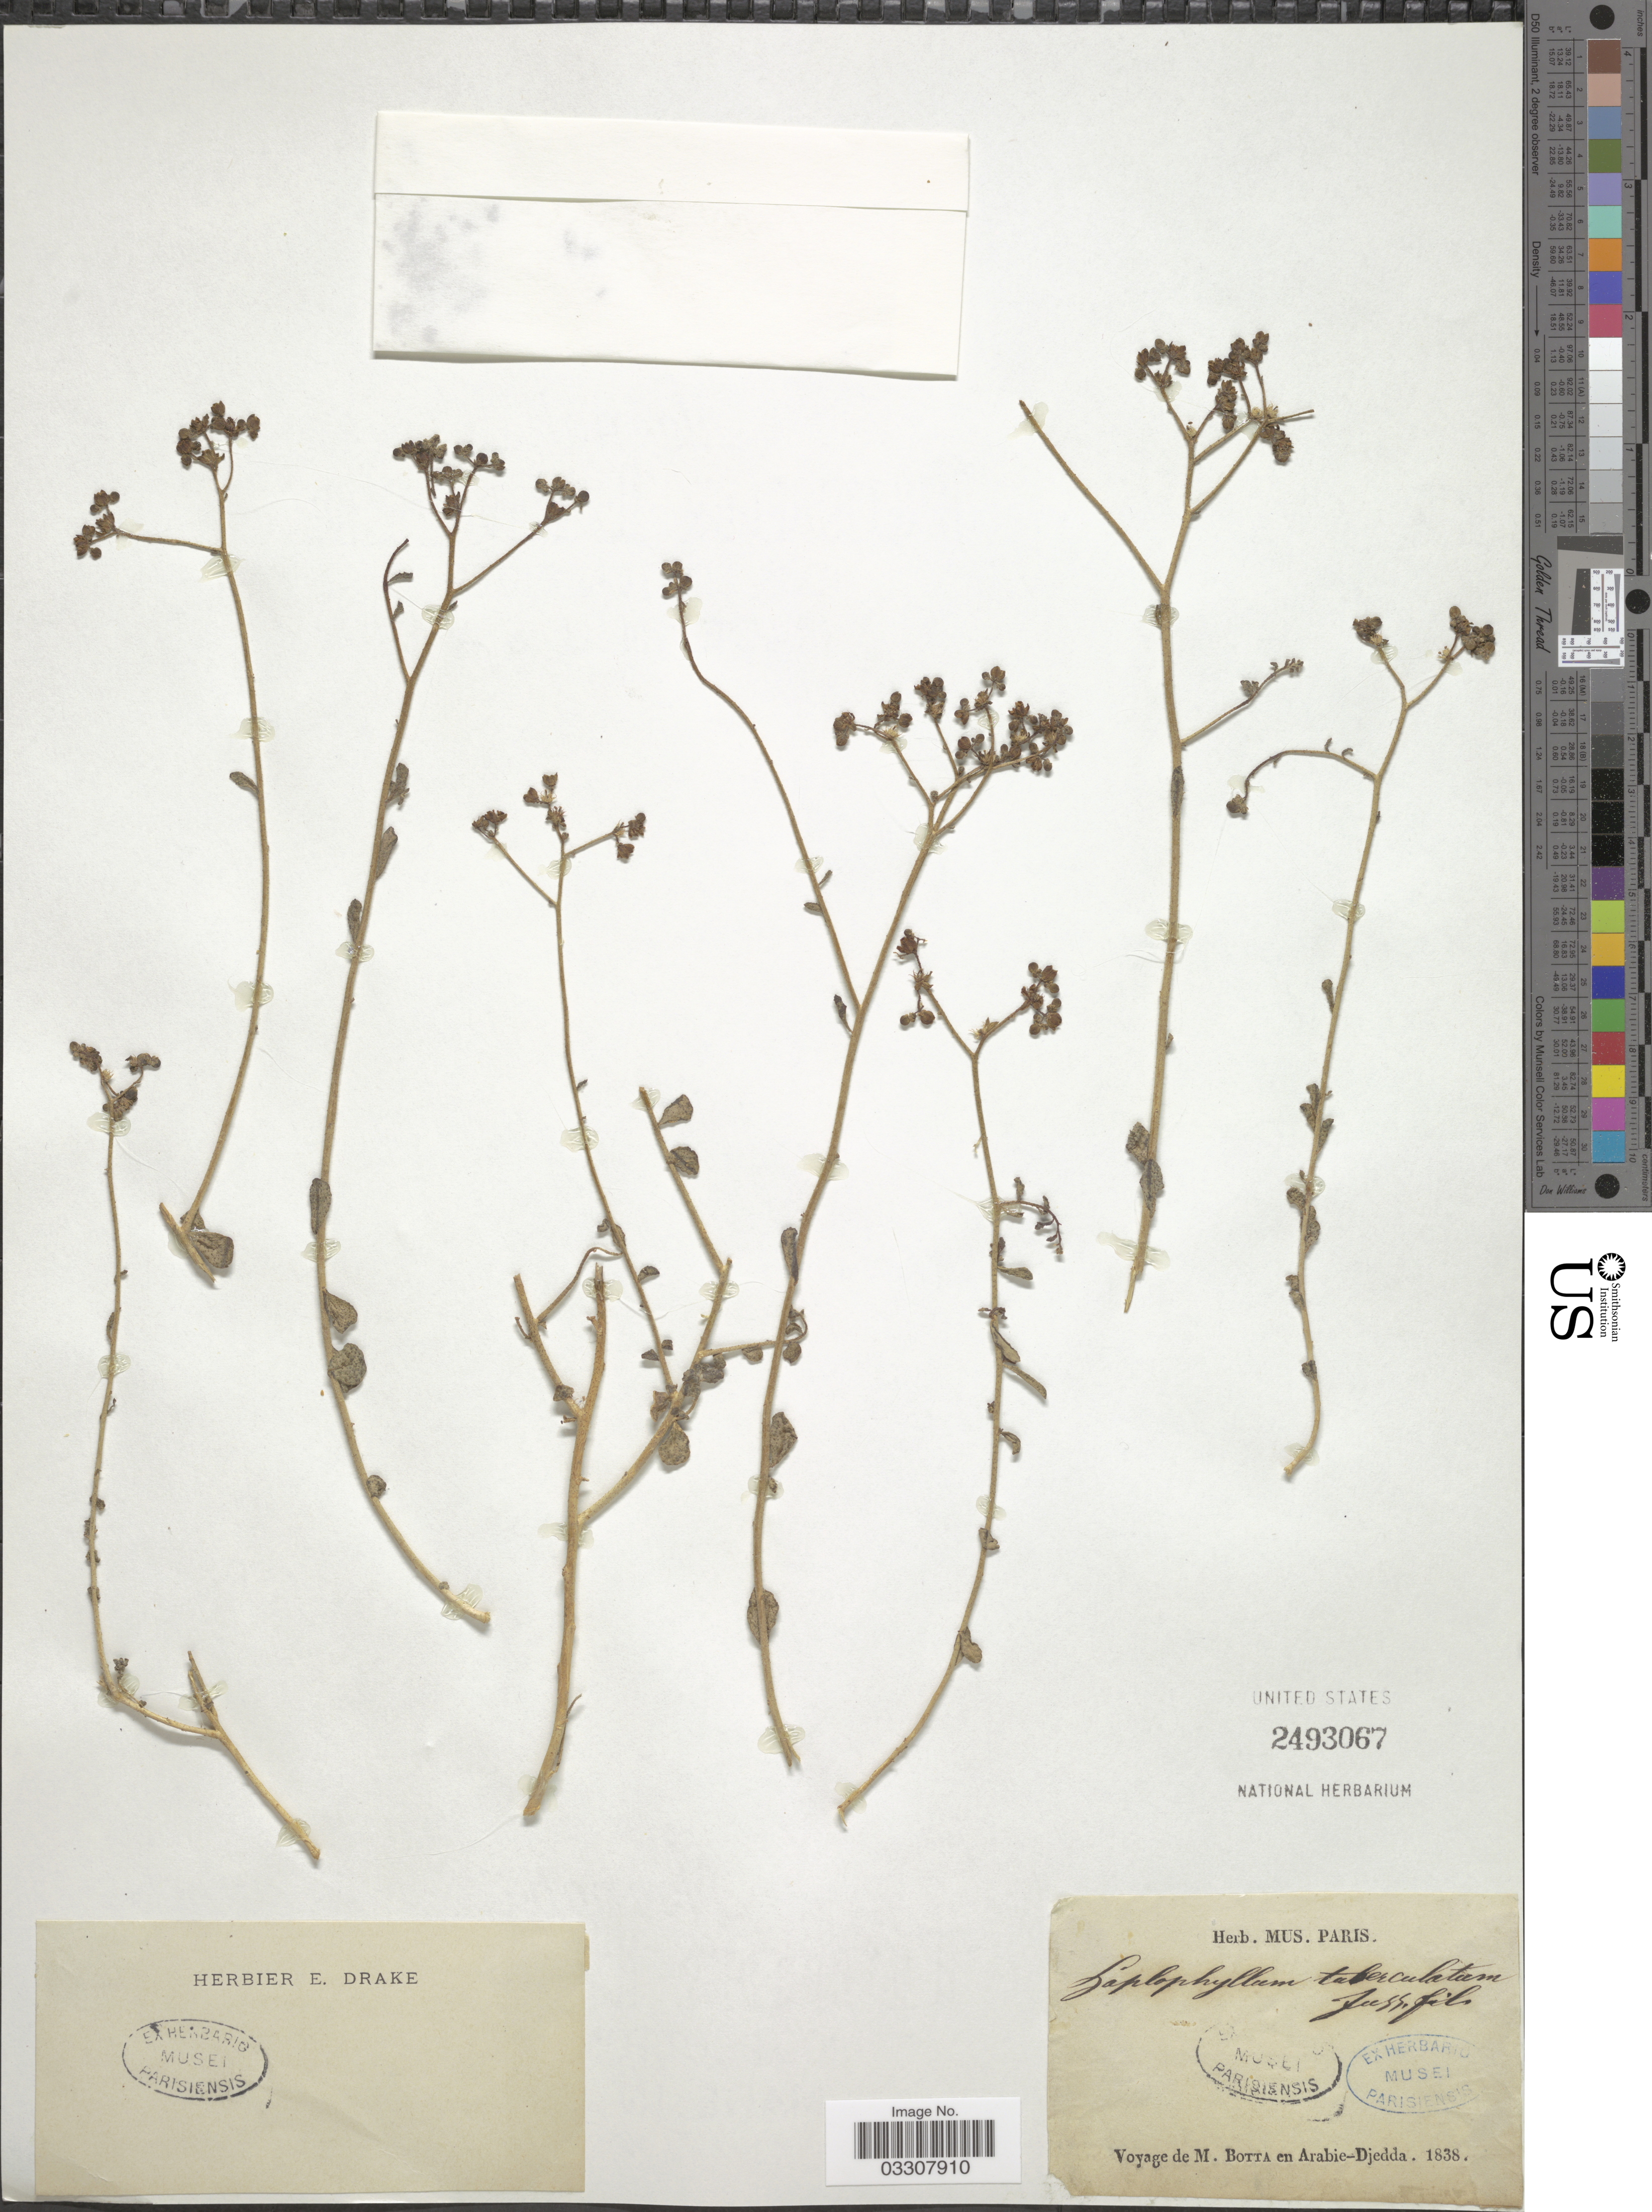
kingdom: Plantae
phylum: Tracheophyta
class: Magnoliopsida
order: Sapindales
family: Rutaceae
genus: Haplophyllum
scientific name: Haplophyllum tuberculatum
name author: (Forssk.) A. Juss.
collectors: M. Botta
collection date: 1838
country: Saudi Arabia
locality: En Arabie-Djedda.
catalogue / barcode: US 2493067